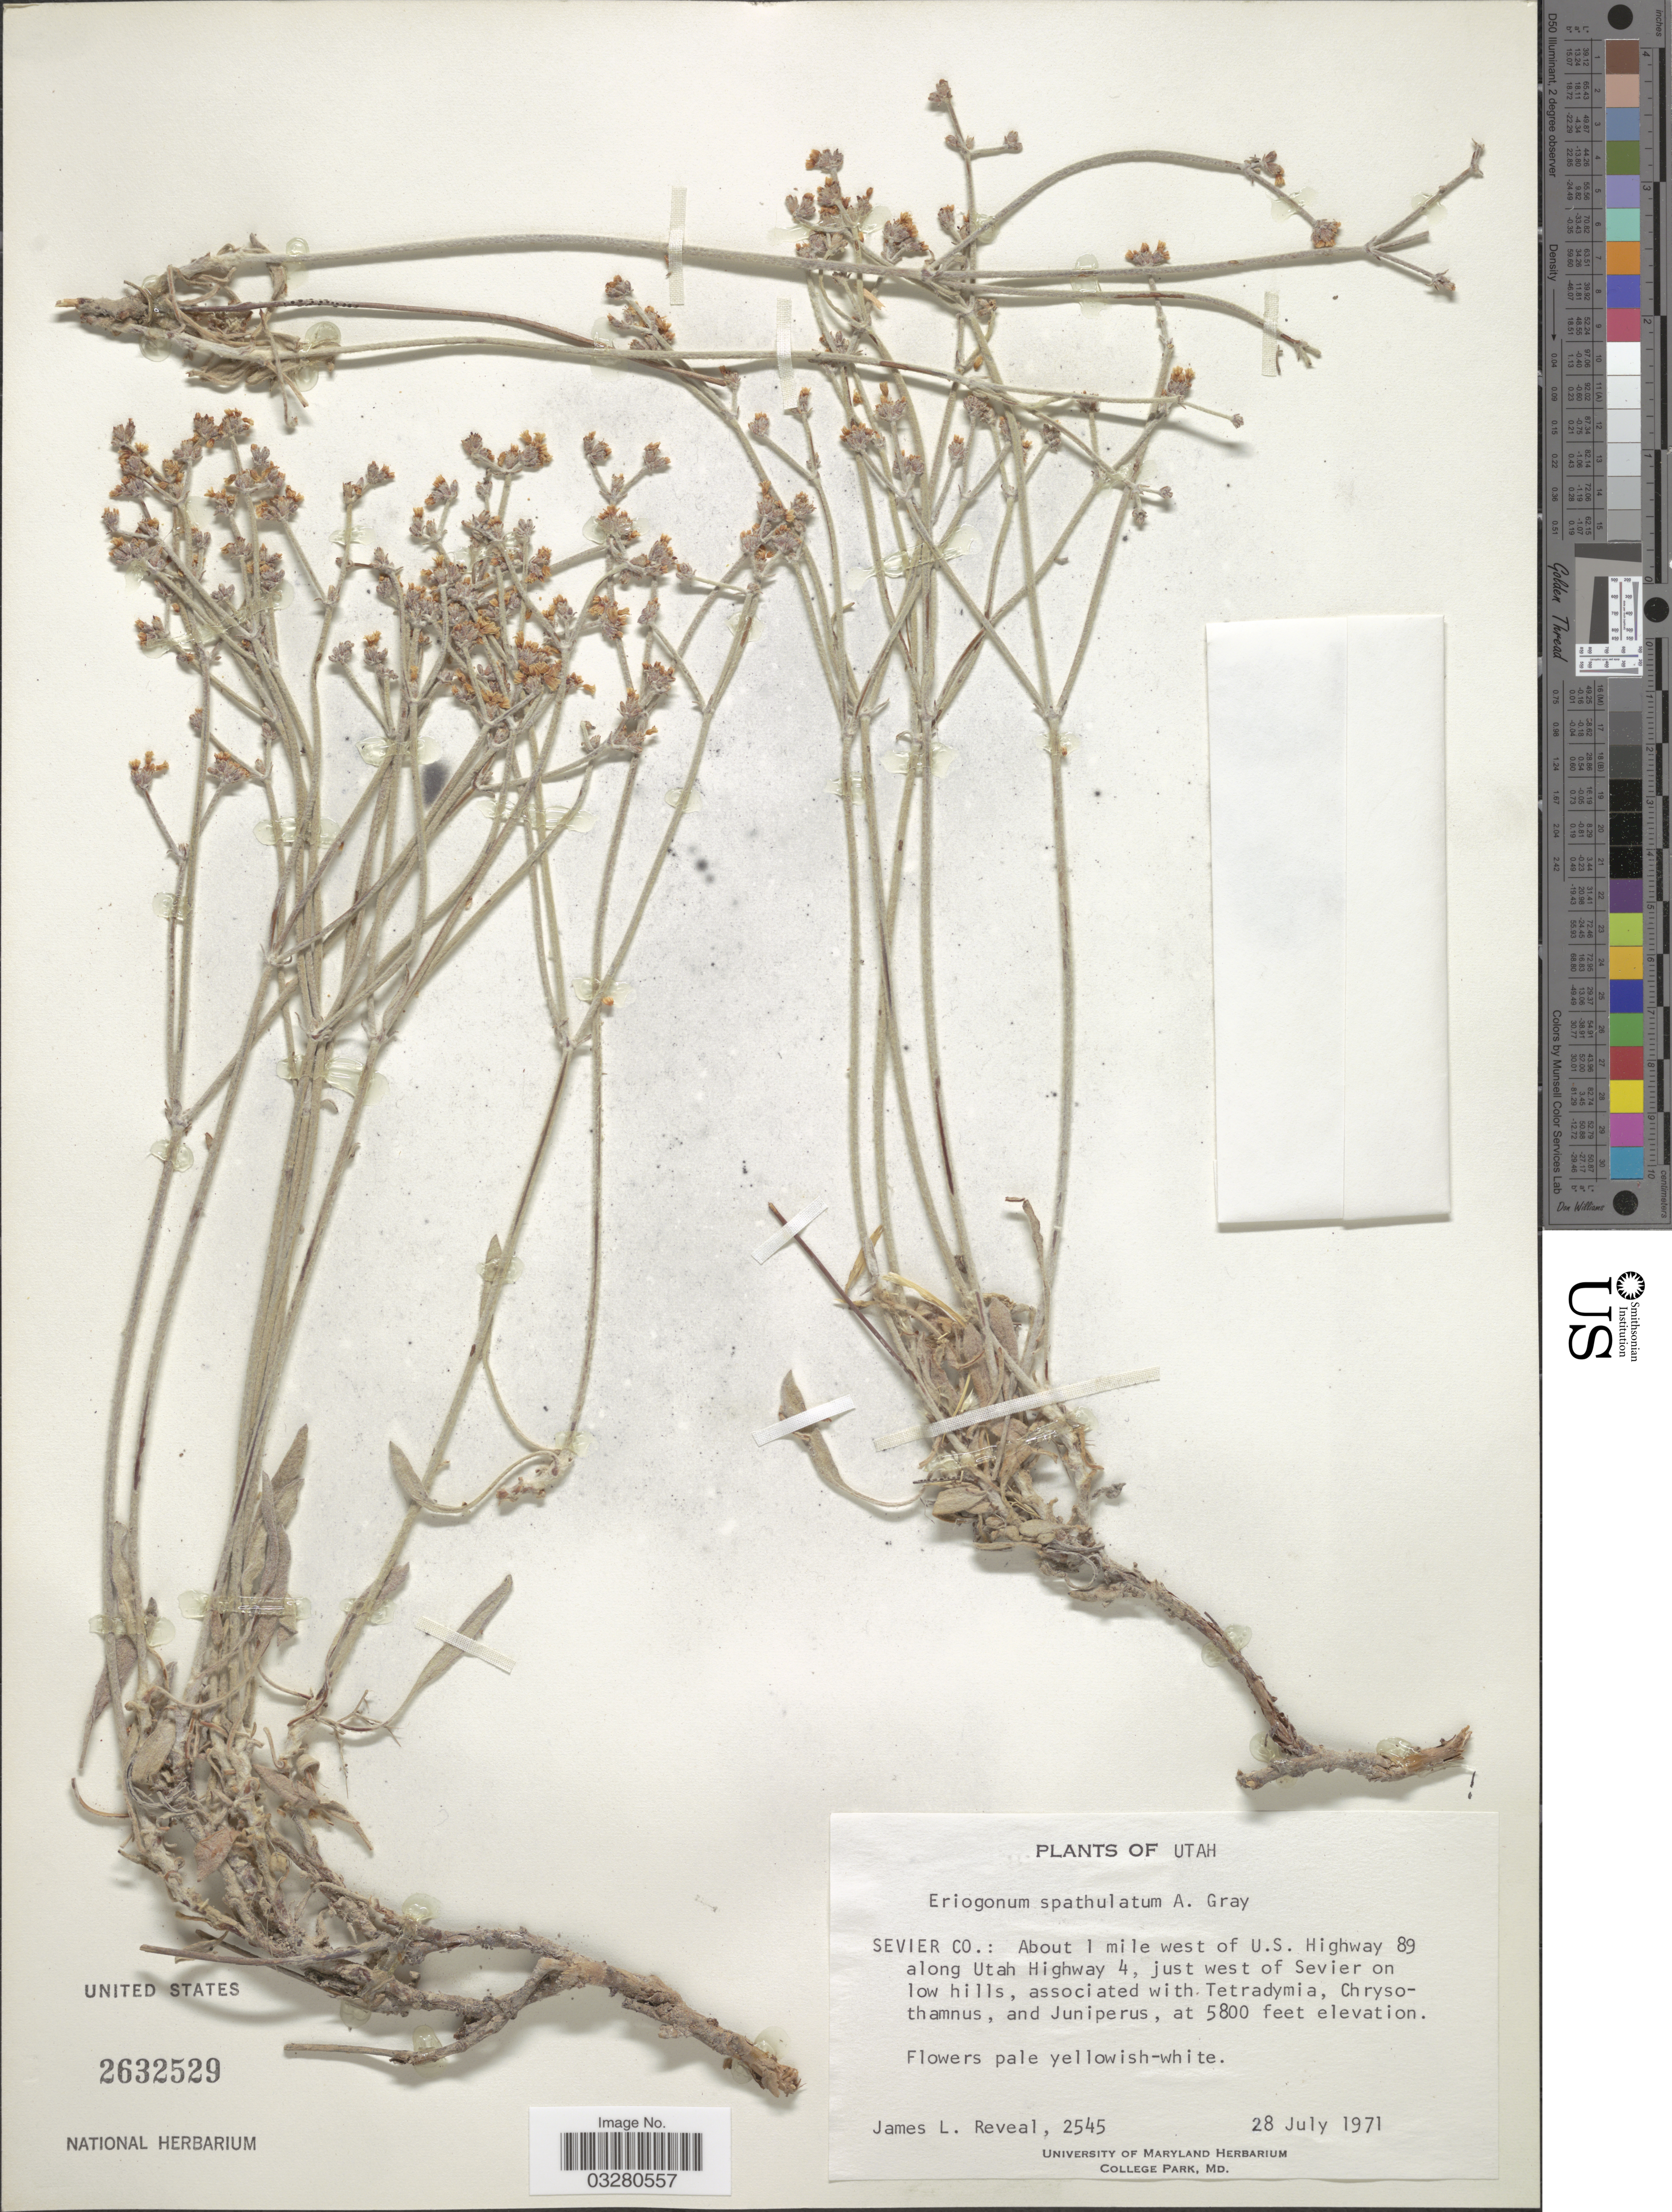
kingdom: Plantae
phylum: Tracheophyta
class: Magnoliopsida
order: Caryophyllales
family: Polygonaceae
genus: Eriogonum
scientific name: Eriogonum spathulatum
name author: A. Gray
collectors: J. L. Reveal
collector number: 2545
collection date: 1971-07-28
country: United States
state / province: Utah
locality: Sevier Co.; About 1 mile west of U.S. Highway 89 along Utah Highway 4, just west of Sevier on low hills.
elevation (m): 1768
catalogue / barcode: US 2632529